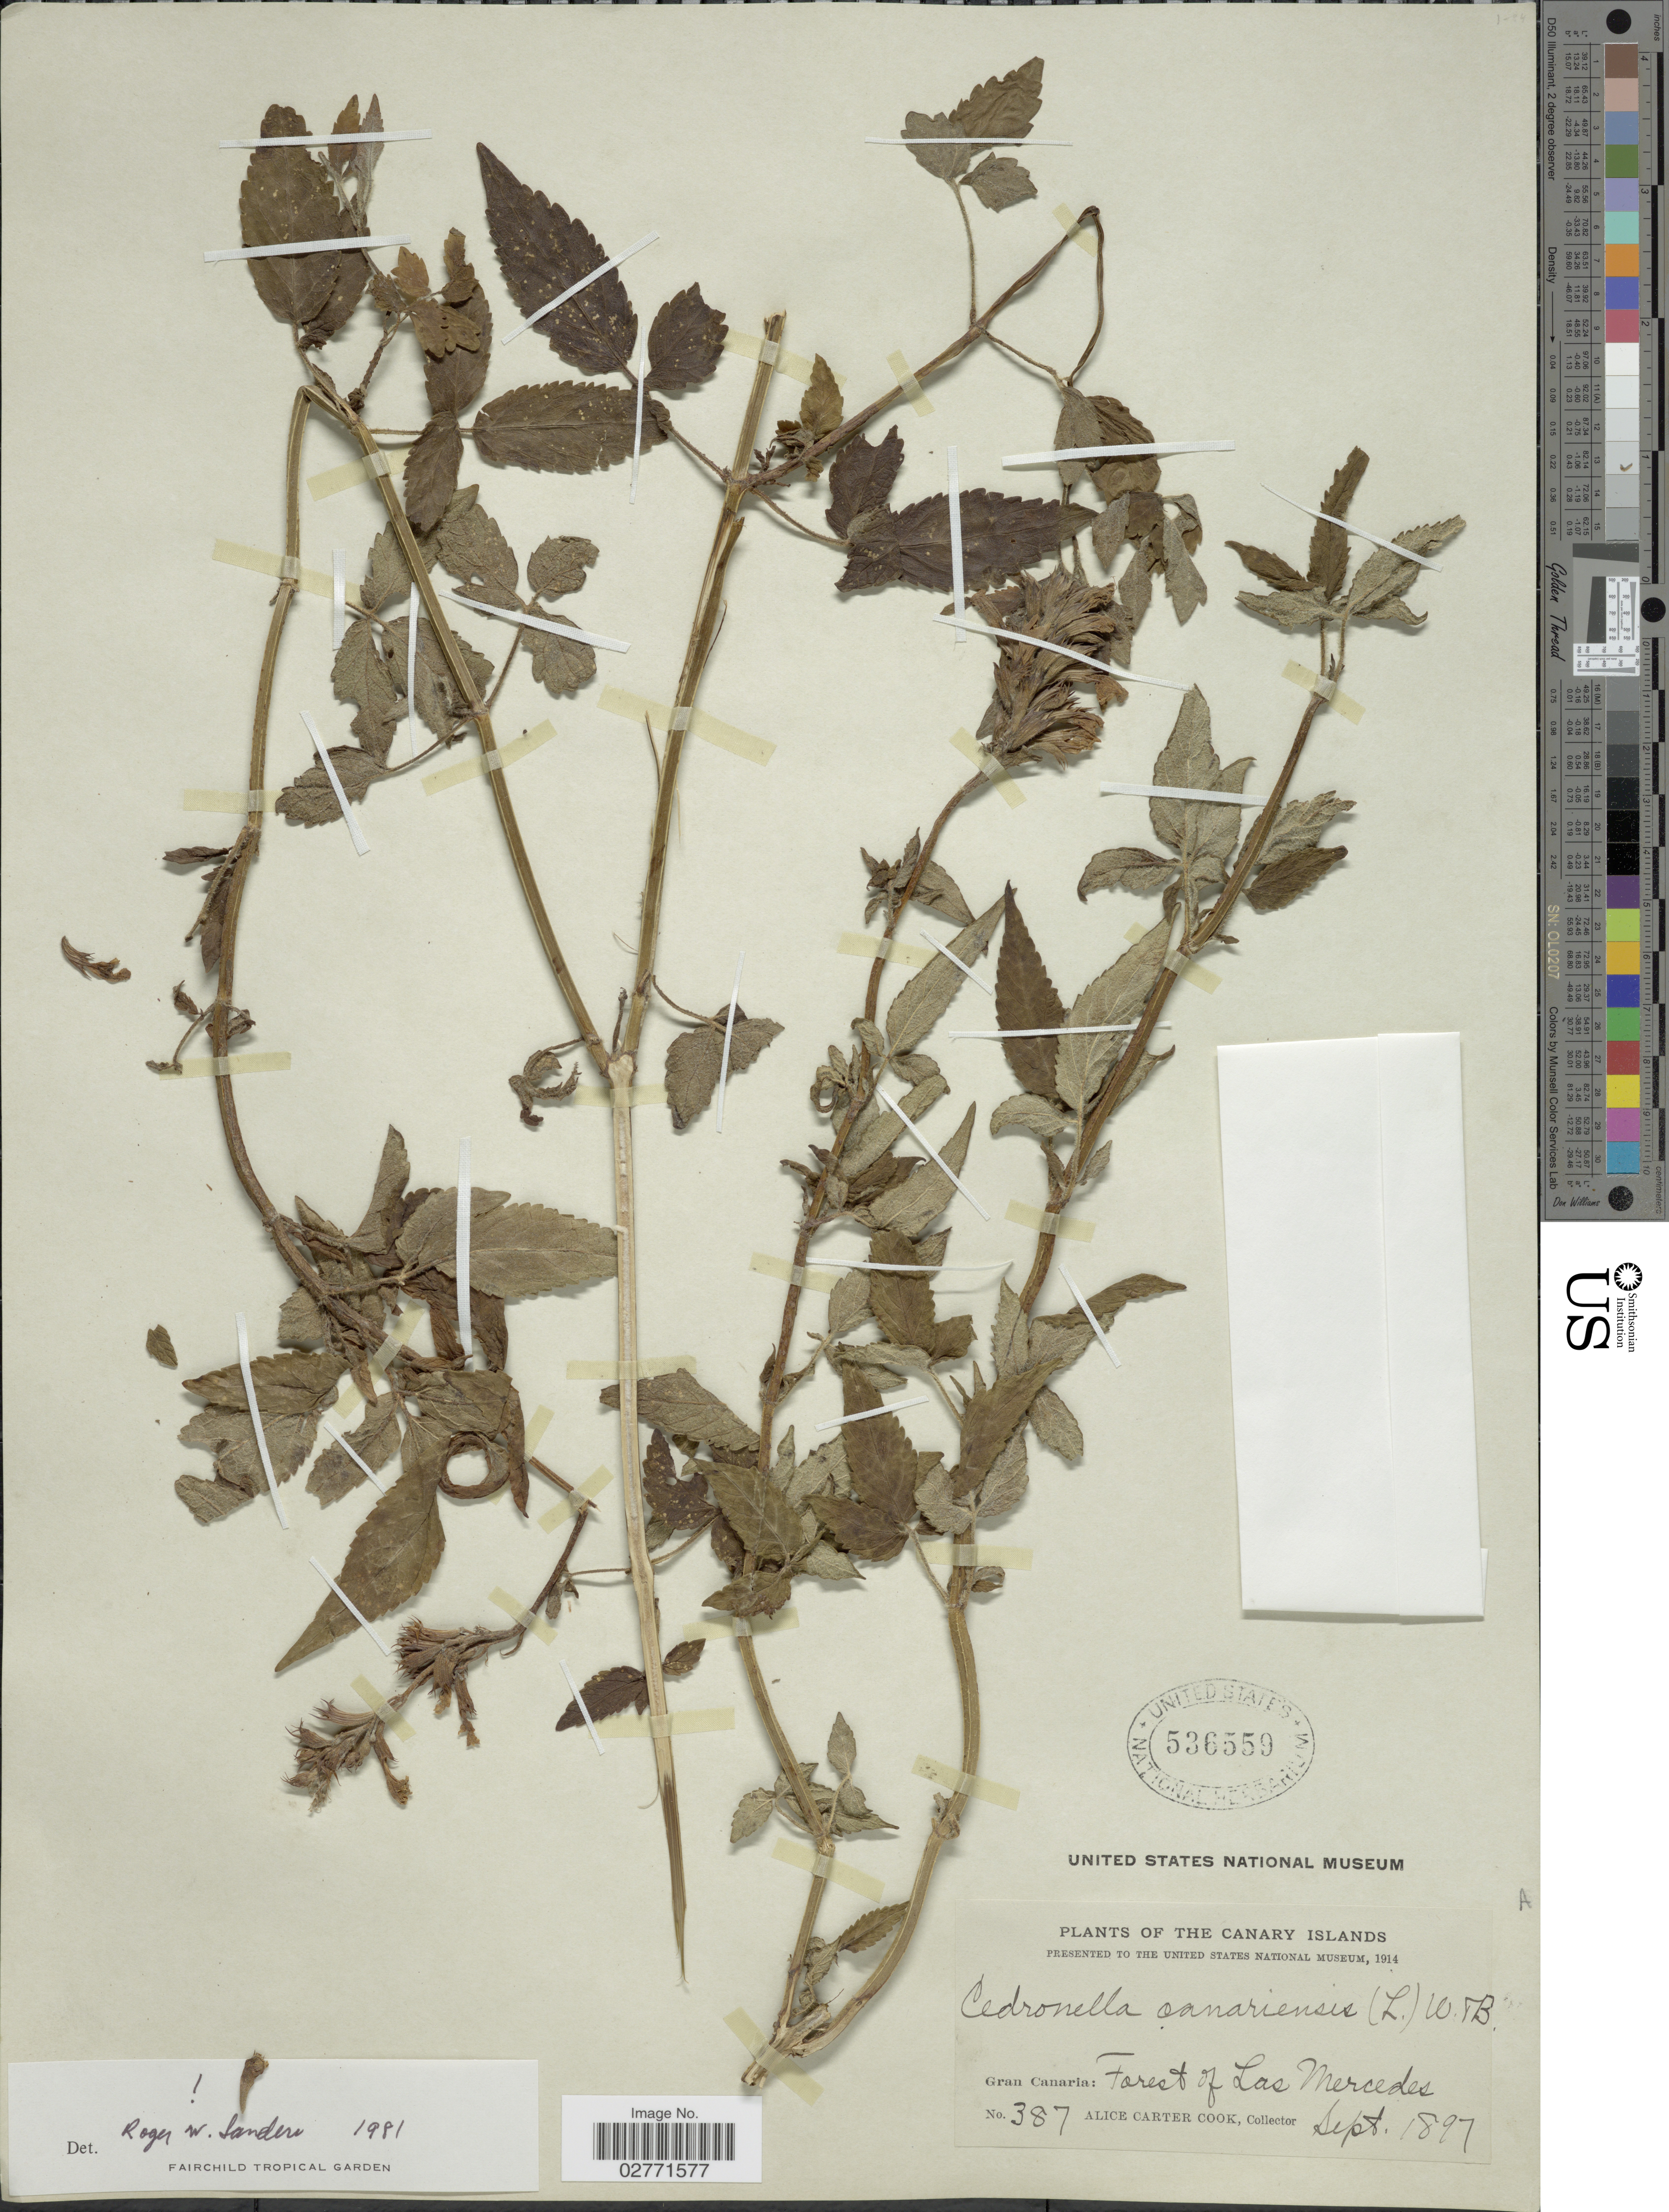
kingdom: Plantae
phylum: Tracheophyta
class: Magnoliopsida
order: Lamiales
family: Lamiaceae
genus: Cedronella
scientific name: Cedronella canariensis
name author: (L.) D.A. Webb & Berthel.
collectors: Alice C. Cook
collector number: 387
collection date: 1897-09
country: Spain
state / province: Canarias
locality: The Canary Islands, Gran Canaria: Forest of Las Mercedes.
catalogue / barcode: US 536559